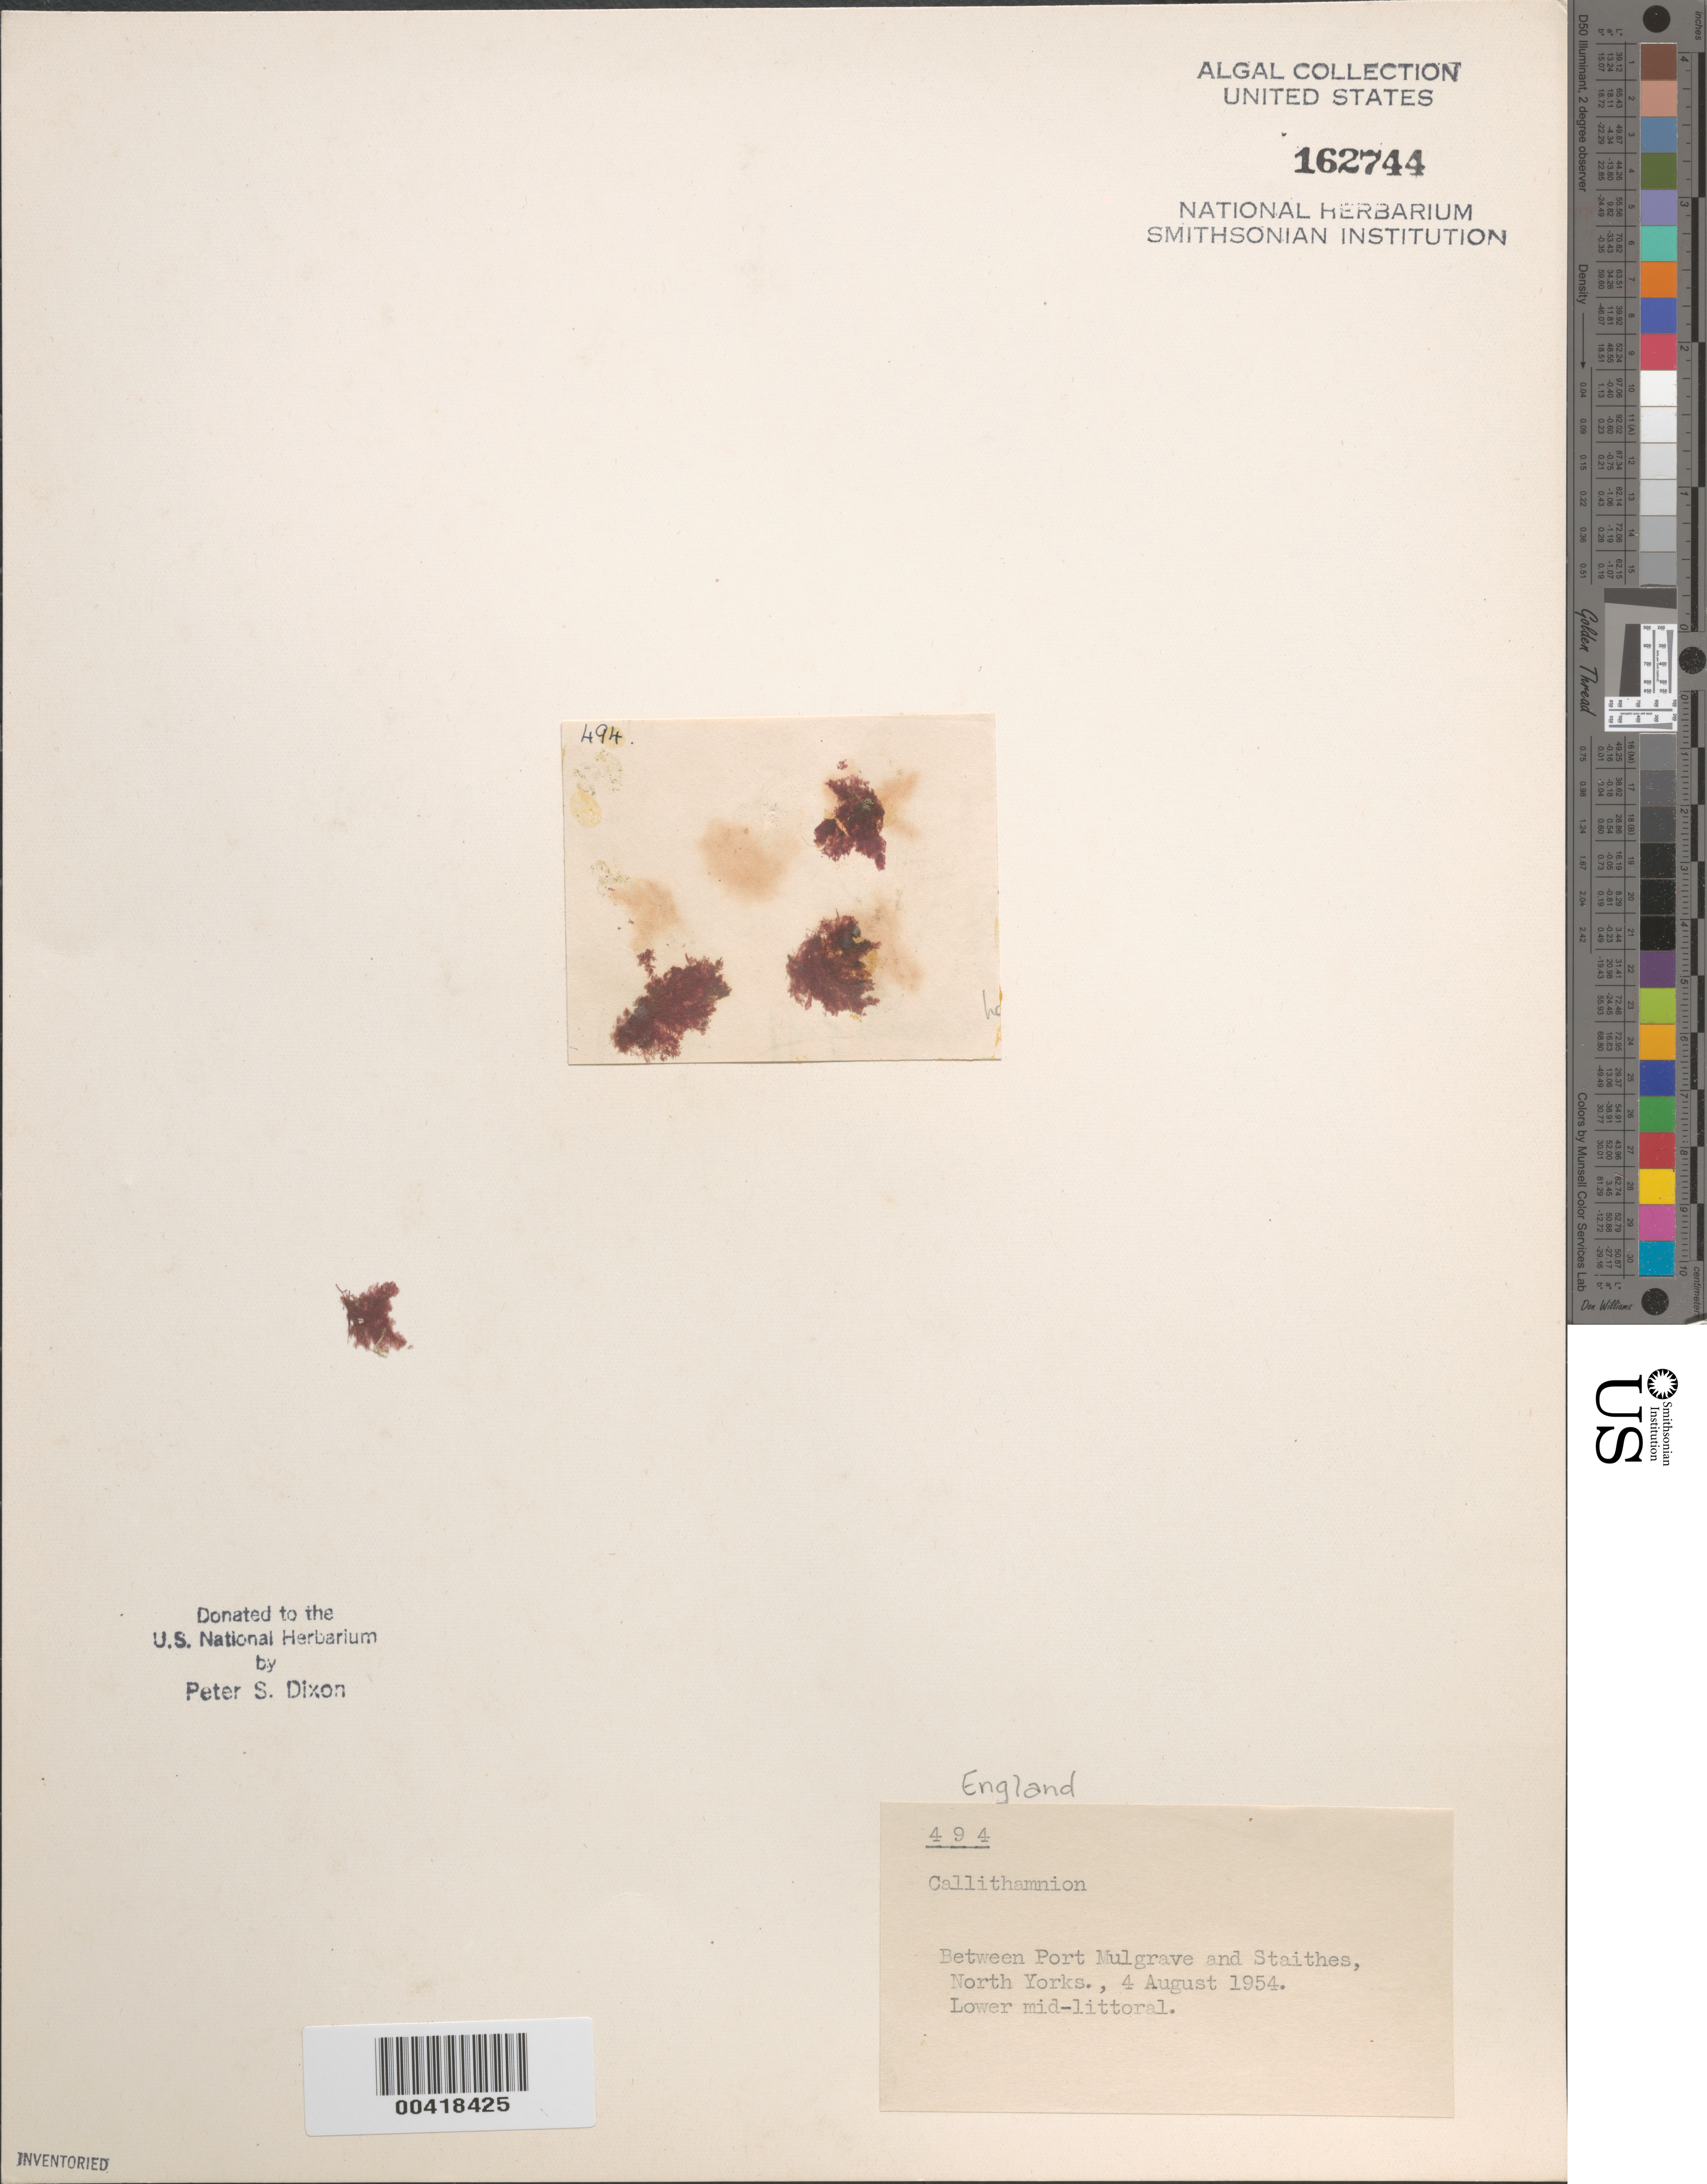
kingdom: Plantae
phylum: Rhodophyta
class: Florideophyceae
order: Ceramiales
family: Callithamniaceae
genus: Callithamnion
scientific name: Callithamnion sp.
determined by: Dixon, P. S.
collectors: P. S. Dixon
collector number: PSD 494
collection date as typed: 04 Aug 1954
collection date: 1954-08-04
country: United Kingdom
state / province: England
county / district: North Yorkshire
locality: Between Port Mulgrave and Staithes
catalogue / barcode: US 162744